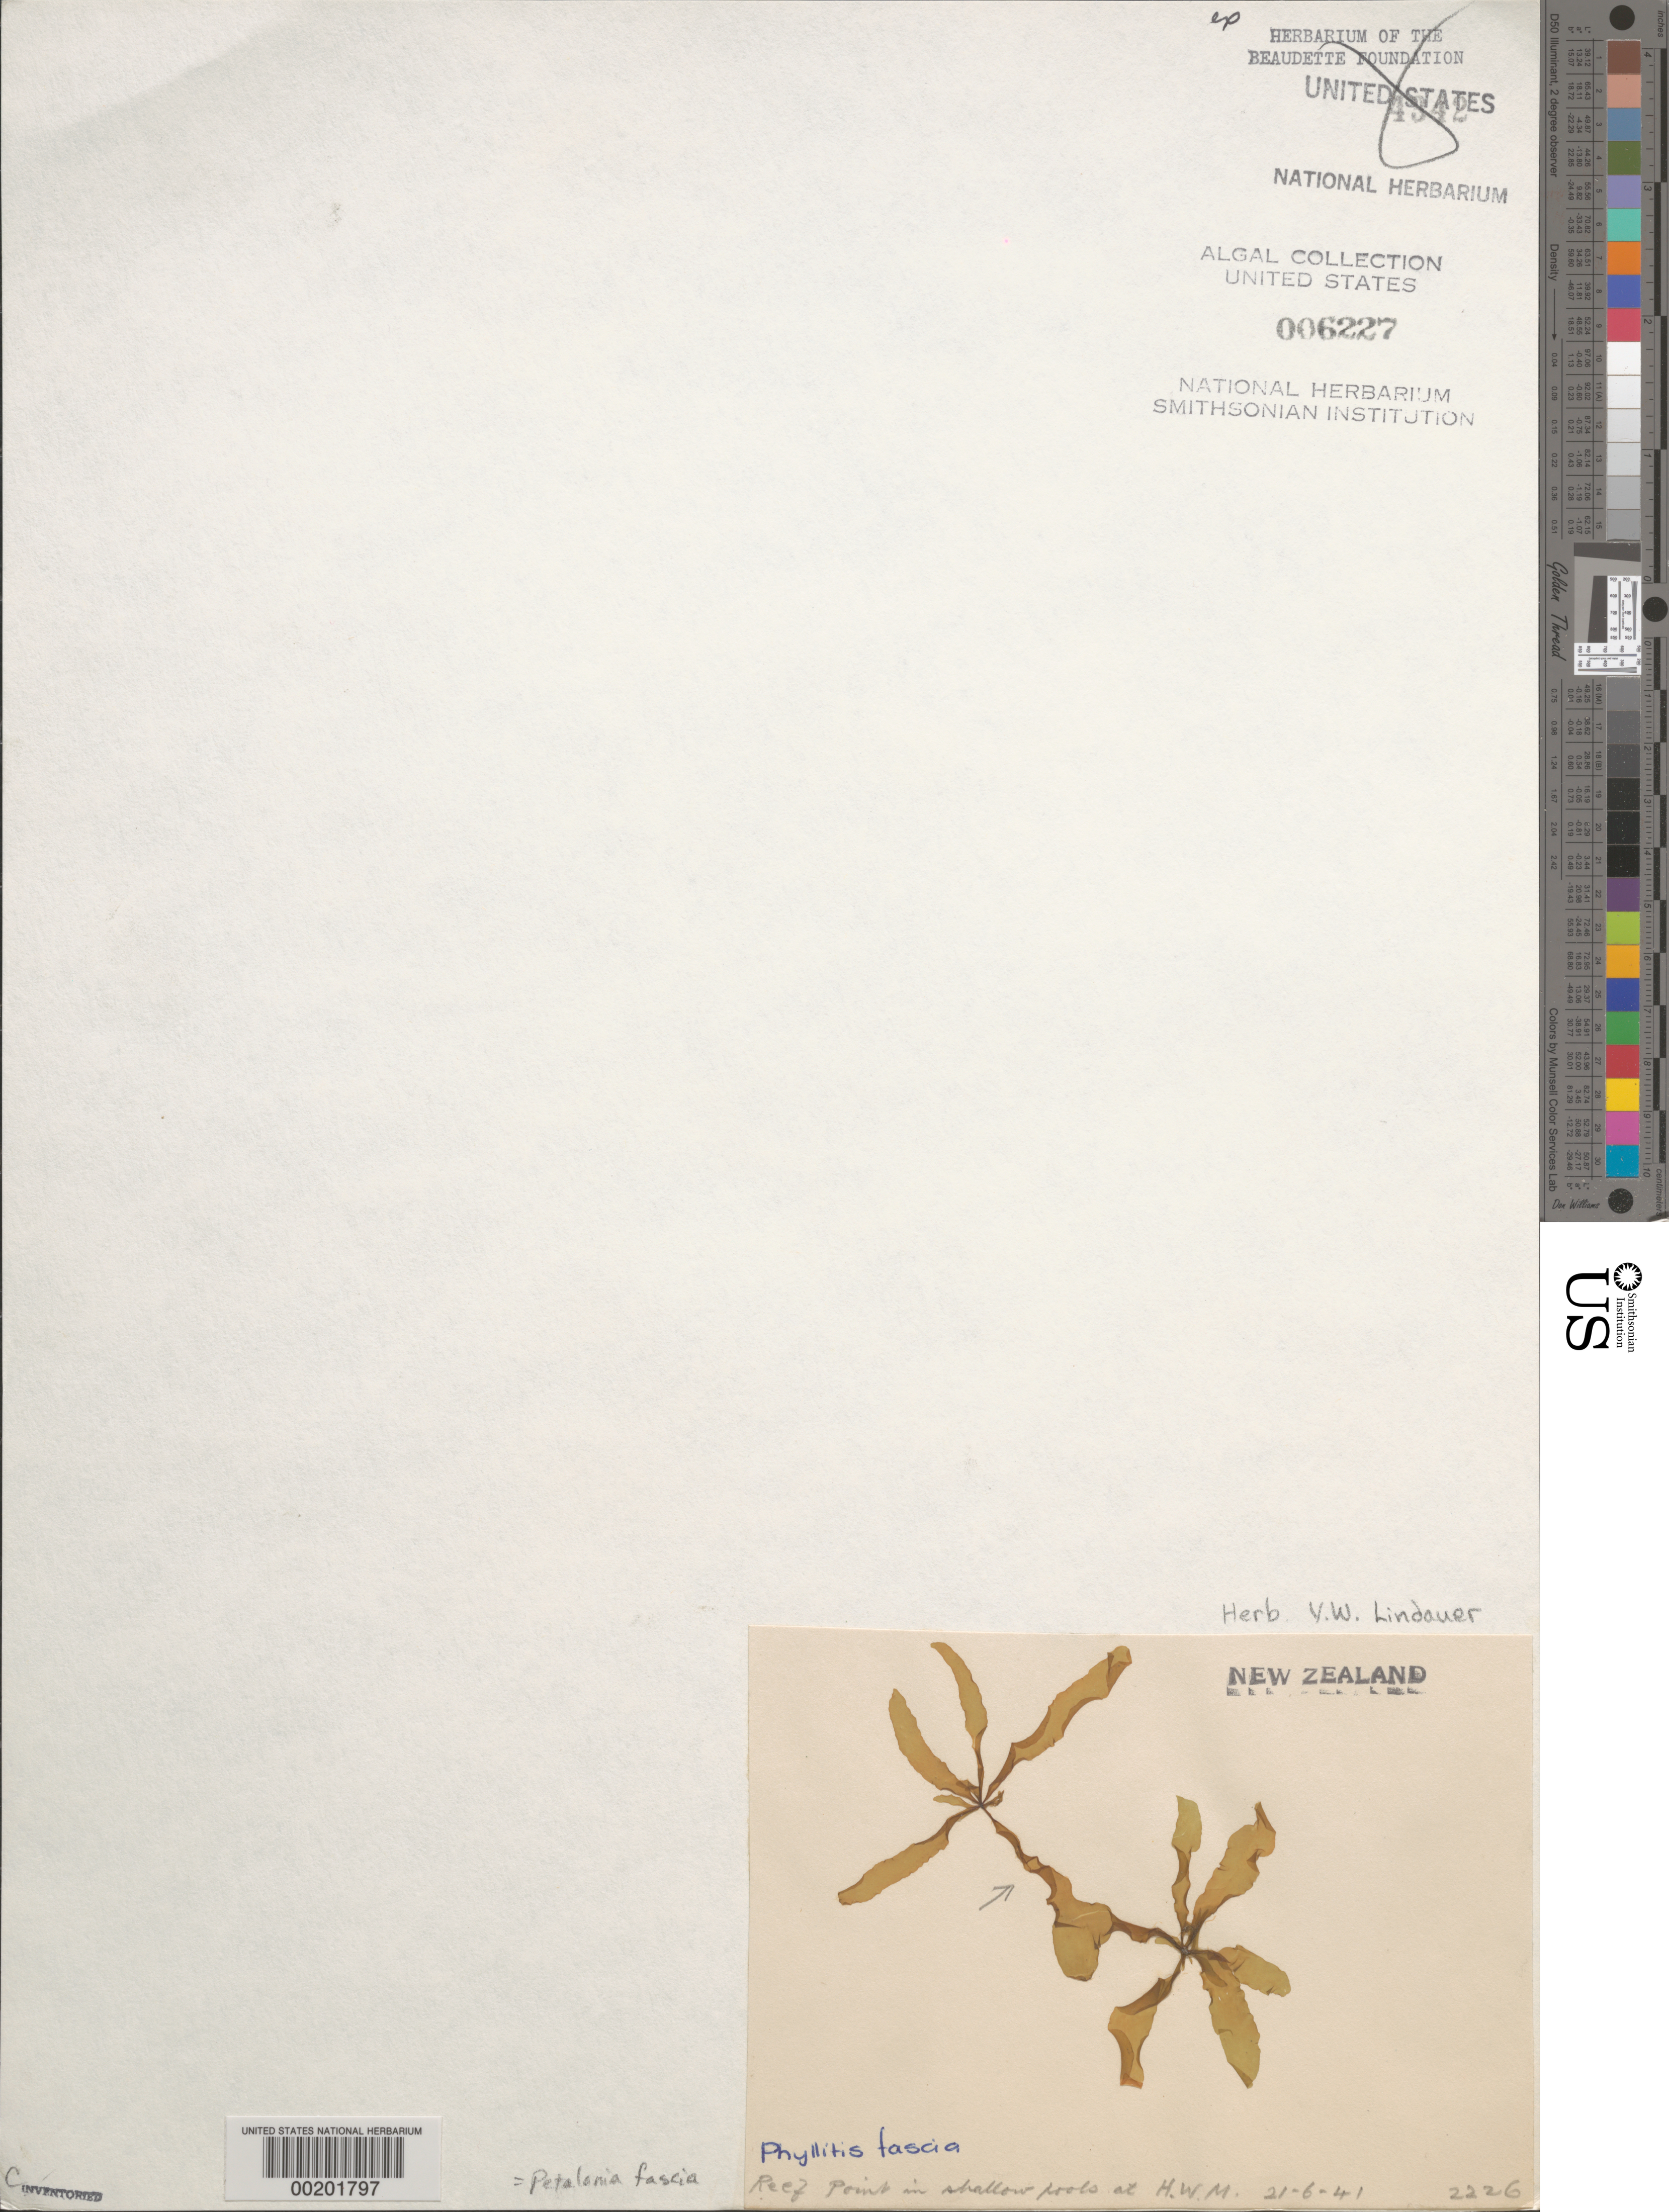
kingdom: Chromista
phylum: Ochrophyta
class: Phaeophyceae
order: Scytosiphonales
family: Scytosiphonaceae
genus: Petalonia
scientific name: Petalonia fascia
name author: (O.F. Müller) Kuntze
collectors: V. Lindauer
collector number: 2226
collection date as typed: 21 Jun 1941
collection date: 1941-06-21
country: New Zealand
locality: Reef Point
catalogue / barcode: US 6227